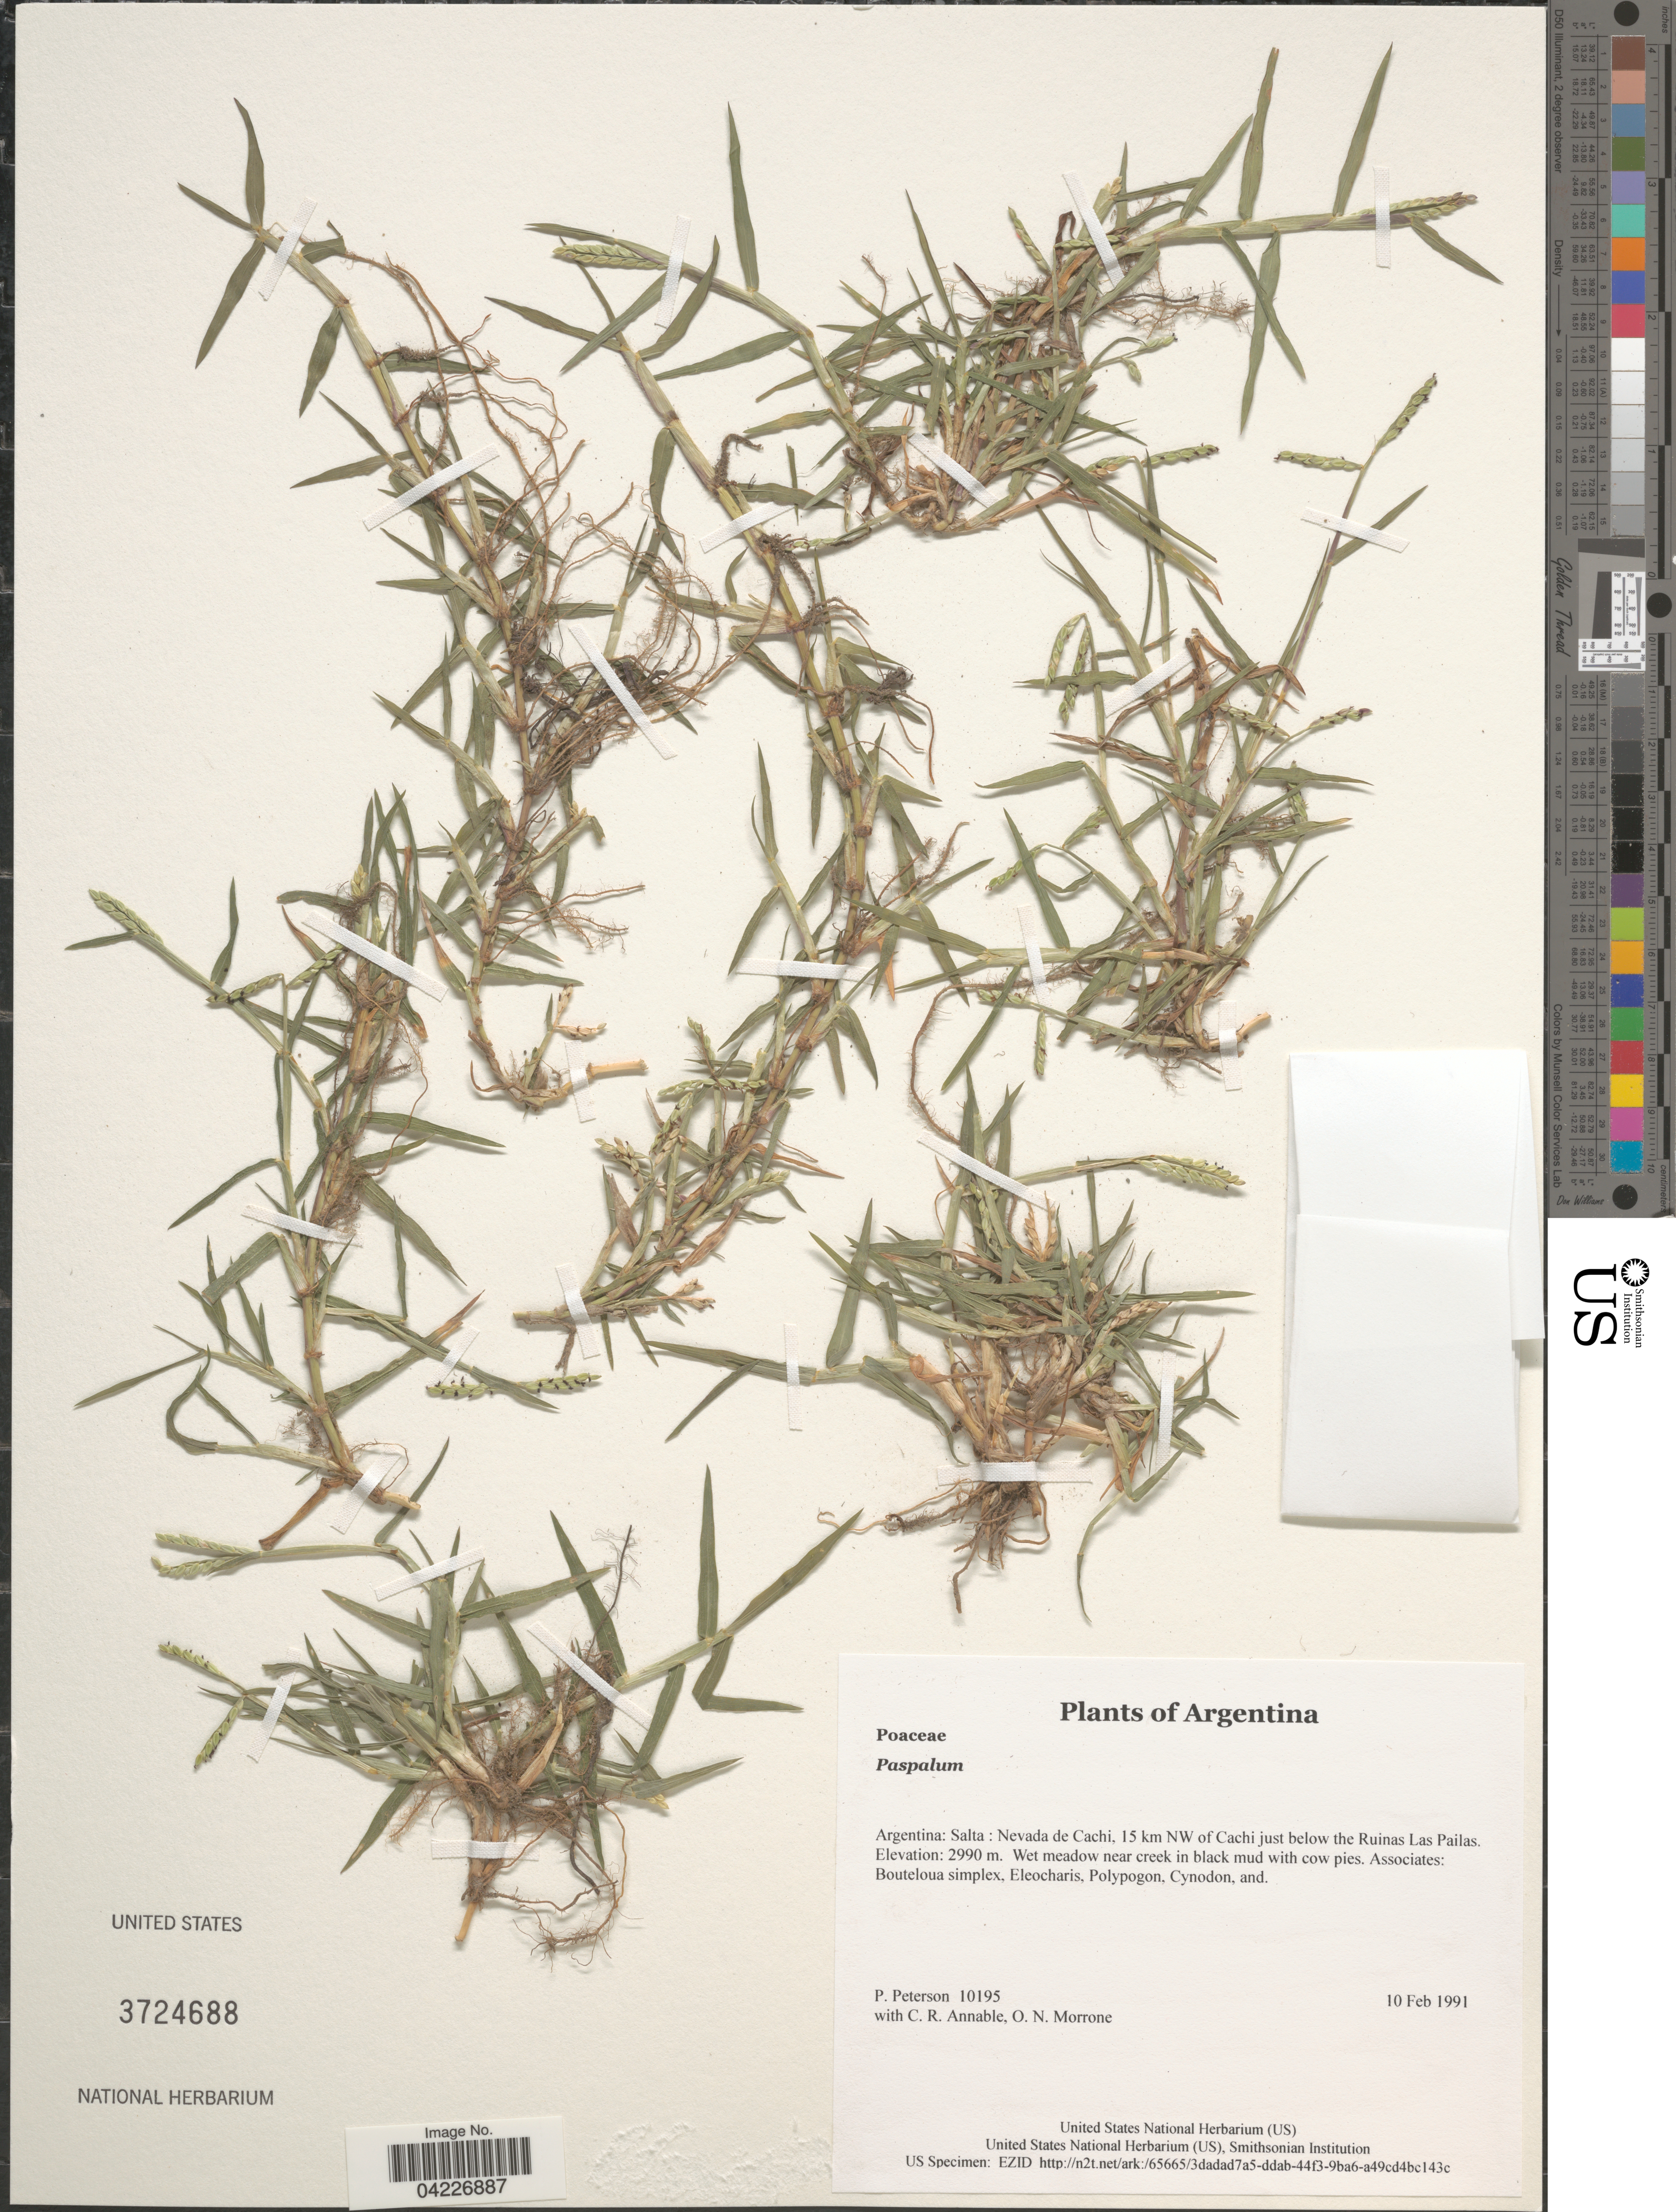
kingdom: Plantae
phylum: Tracheophyta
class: Liliopsida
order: Poales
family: Poaceae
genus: Paspalum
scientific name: Paspalum sp.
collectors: P. Peterson, C. R. Annable & O. N. Morrone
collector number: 10195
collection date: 1991-02-10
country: Argentina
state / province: Salta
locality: Nevada de Cachi, 15 km NW of Cachi just below the Ruinas Las Pailas. Wet meadow near creek in black mud.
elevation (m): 2990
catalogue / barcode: US 3724688